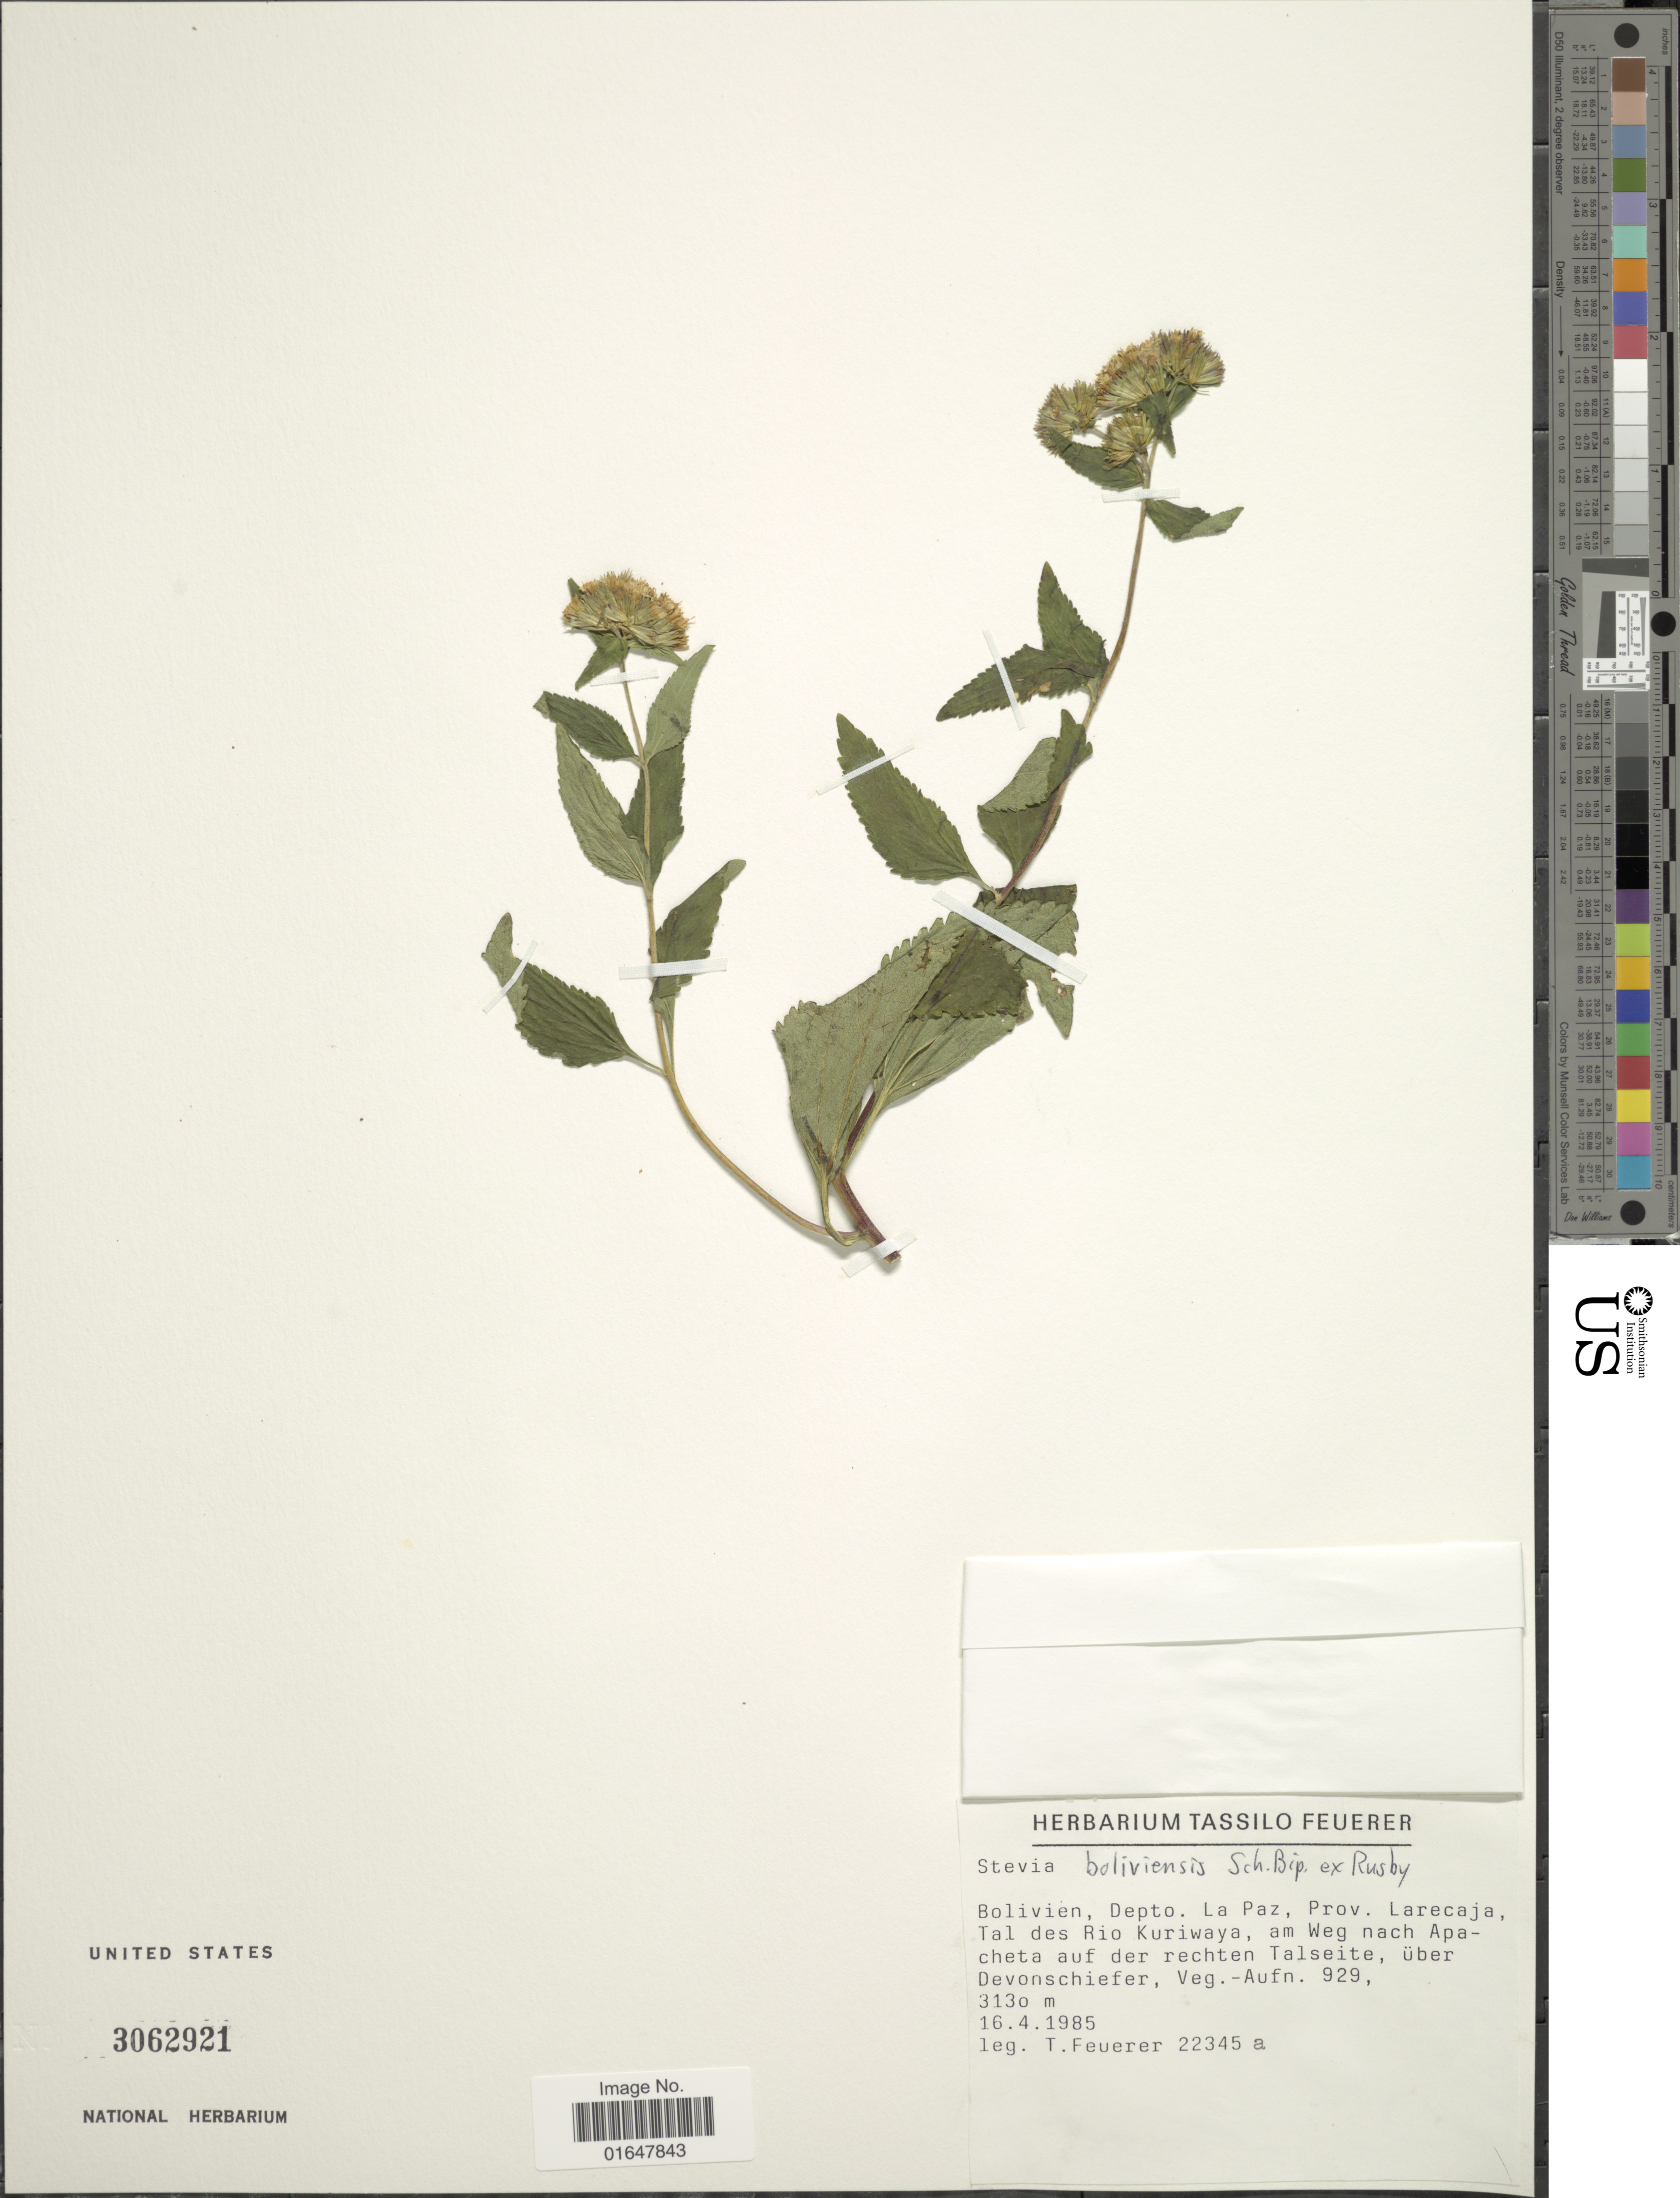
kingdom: Plantae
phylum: Tracheophyta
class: Magnoliopsida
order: Asterales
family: Asteraceae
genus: Stevia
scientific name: Stevia boliviensis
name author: Sch. Bip. ex Rusby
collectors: T. Feuerer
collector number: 22345a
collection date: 1985-04-16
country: Bolivia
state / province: La Paz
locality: Bolivien, Prov. Larecaja,Tal des Rio Kuriwaya, am Weg nach Apacheta auf der rechten Talseite, uber Devonschiefer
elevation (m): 3130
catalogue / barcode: US 3062921